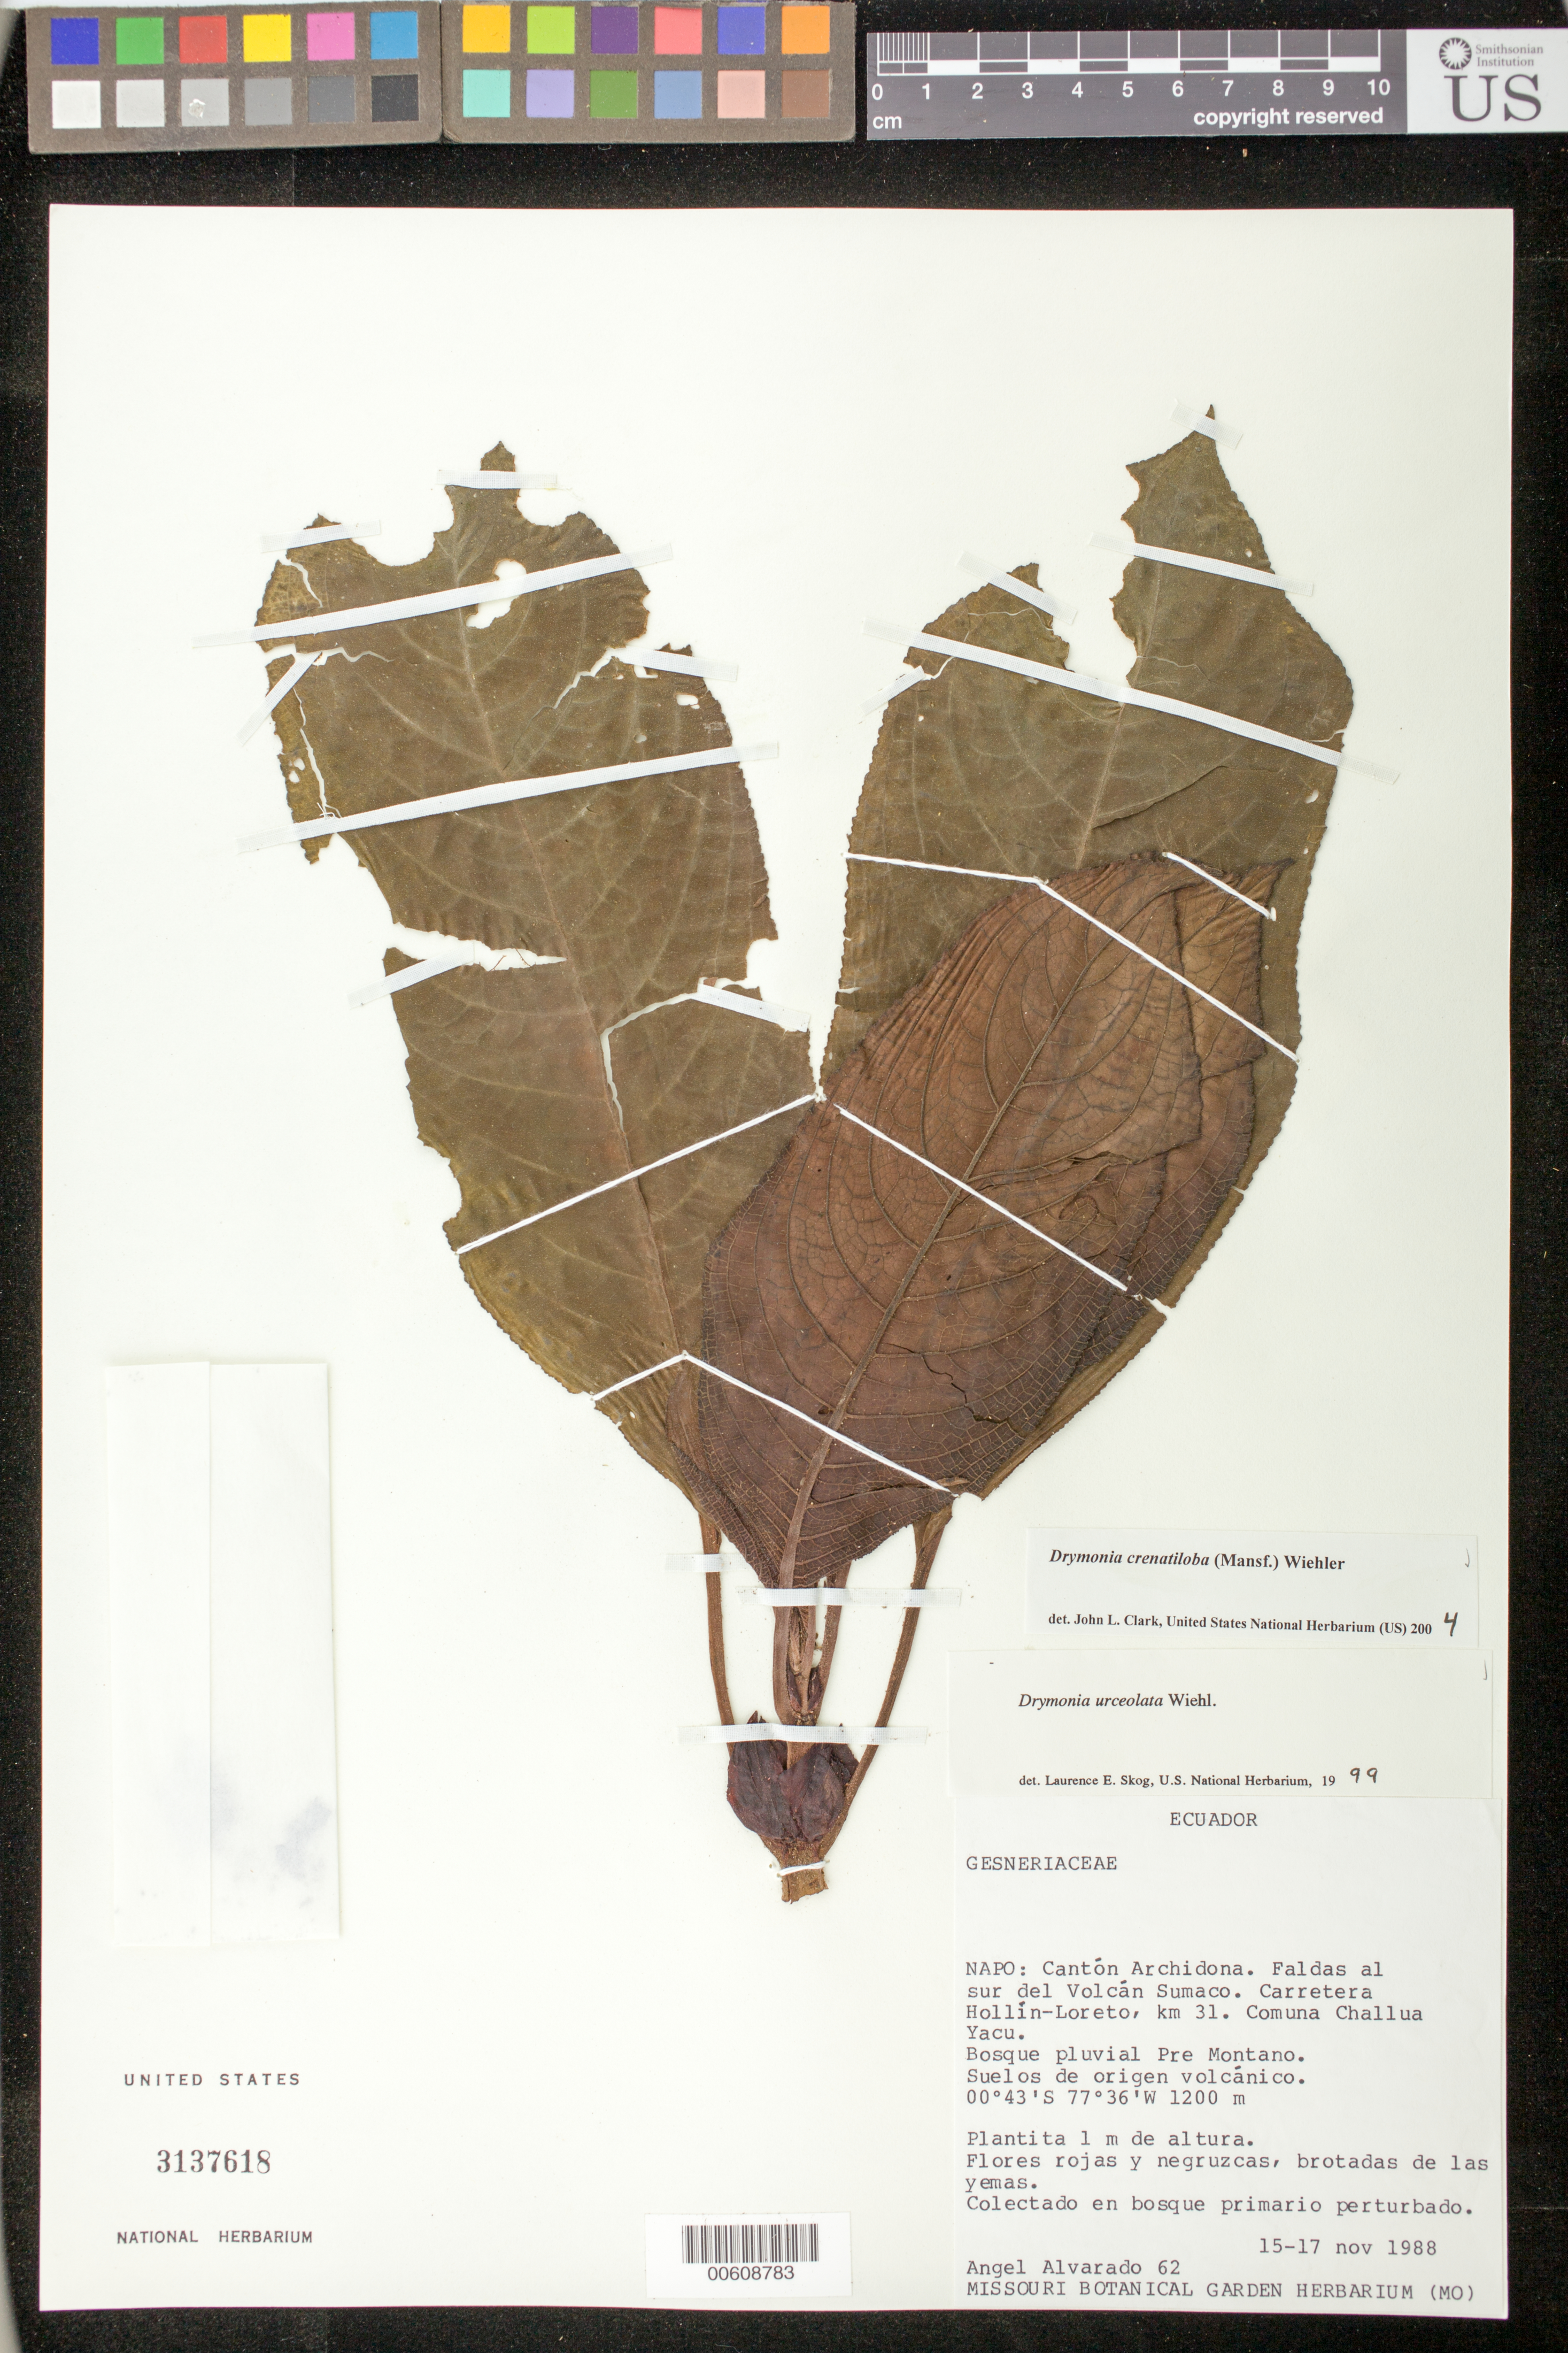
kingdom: Plantae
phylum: Tracheophyta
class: Magnoliopsida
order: Lamiales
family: Gesneriaceae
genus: Drymonia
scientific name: Drymonia crenatiloba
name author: (Mansf.) Wiehler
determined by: Clark, J. L., (SEL), The Marie Selby Botanical Garden (UNITED STATES)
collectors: A. Alvarado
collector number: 62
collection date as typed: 15-17 Nov 1988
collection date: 1988-11-15/1988-11-17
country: Ecuador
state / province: Napo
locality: Cantón Archidona; Faldas al sur del Volcán Sumaco, Carretera Hollín-Loreto, km 31, Comuna Challua Yacu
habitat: Bosque pluvial Pre Montano, suelos de origen volcánico; colectado en bosque primario perturbado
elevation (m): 1200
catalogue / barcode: US 3137618